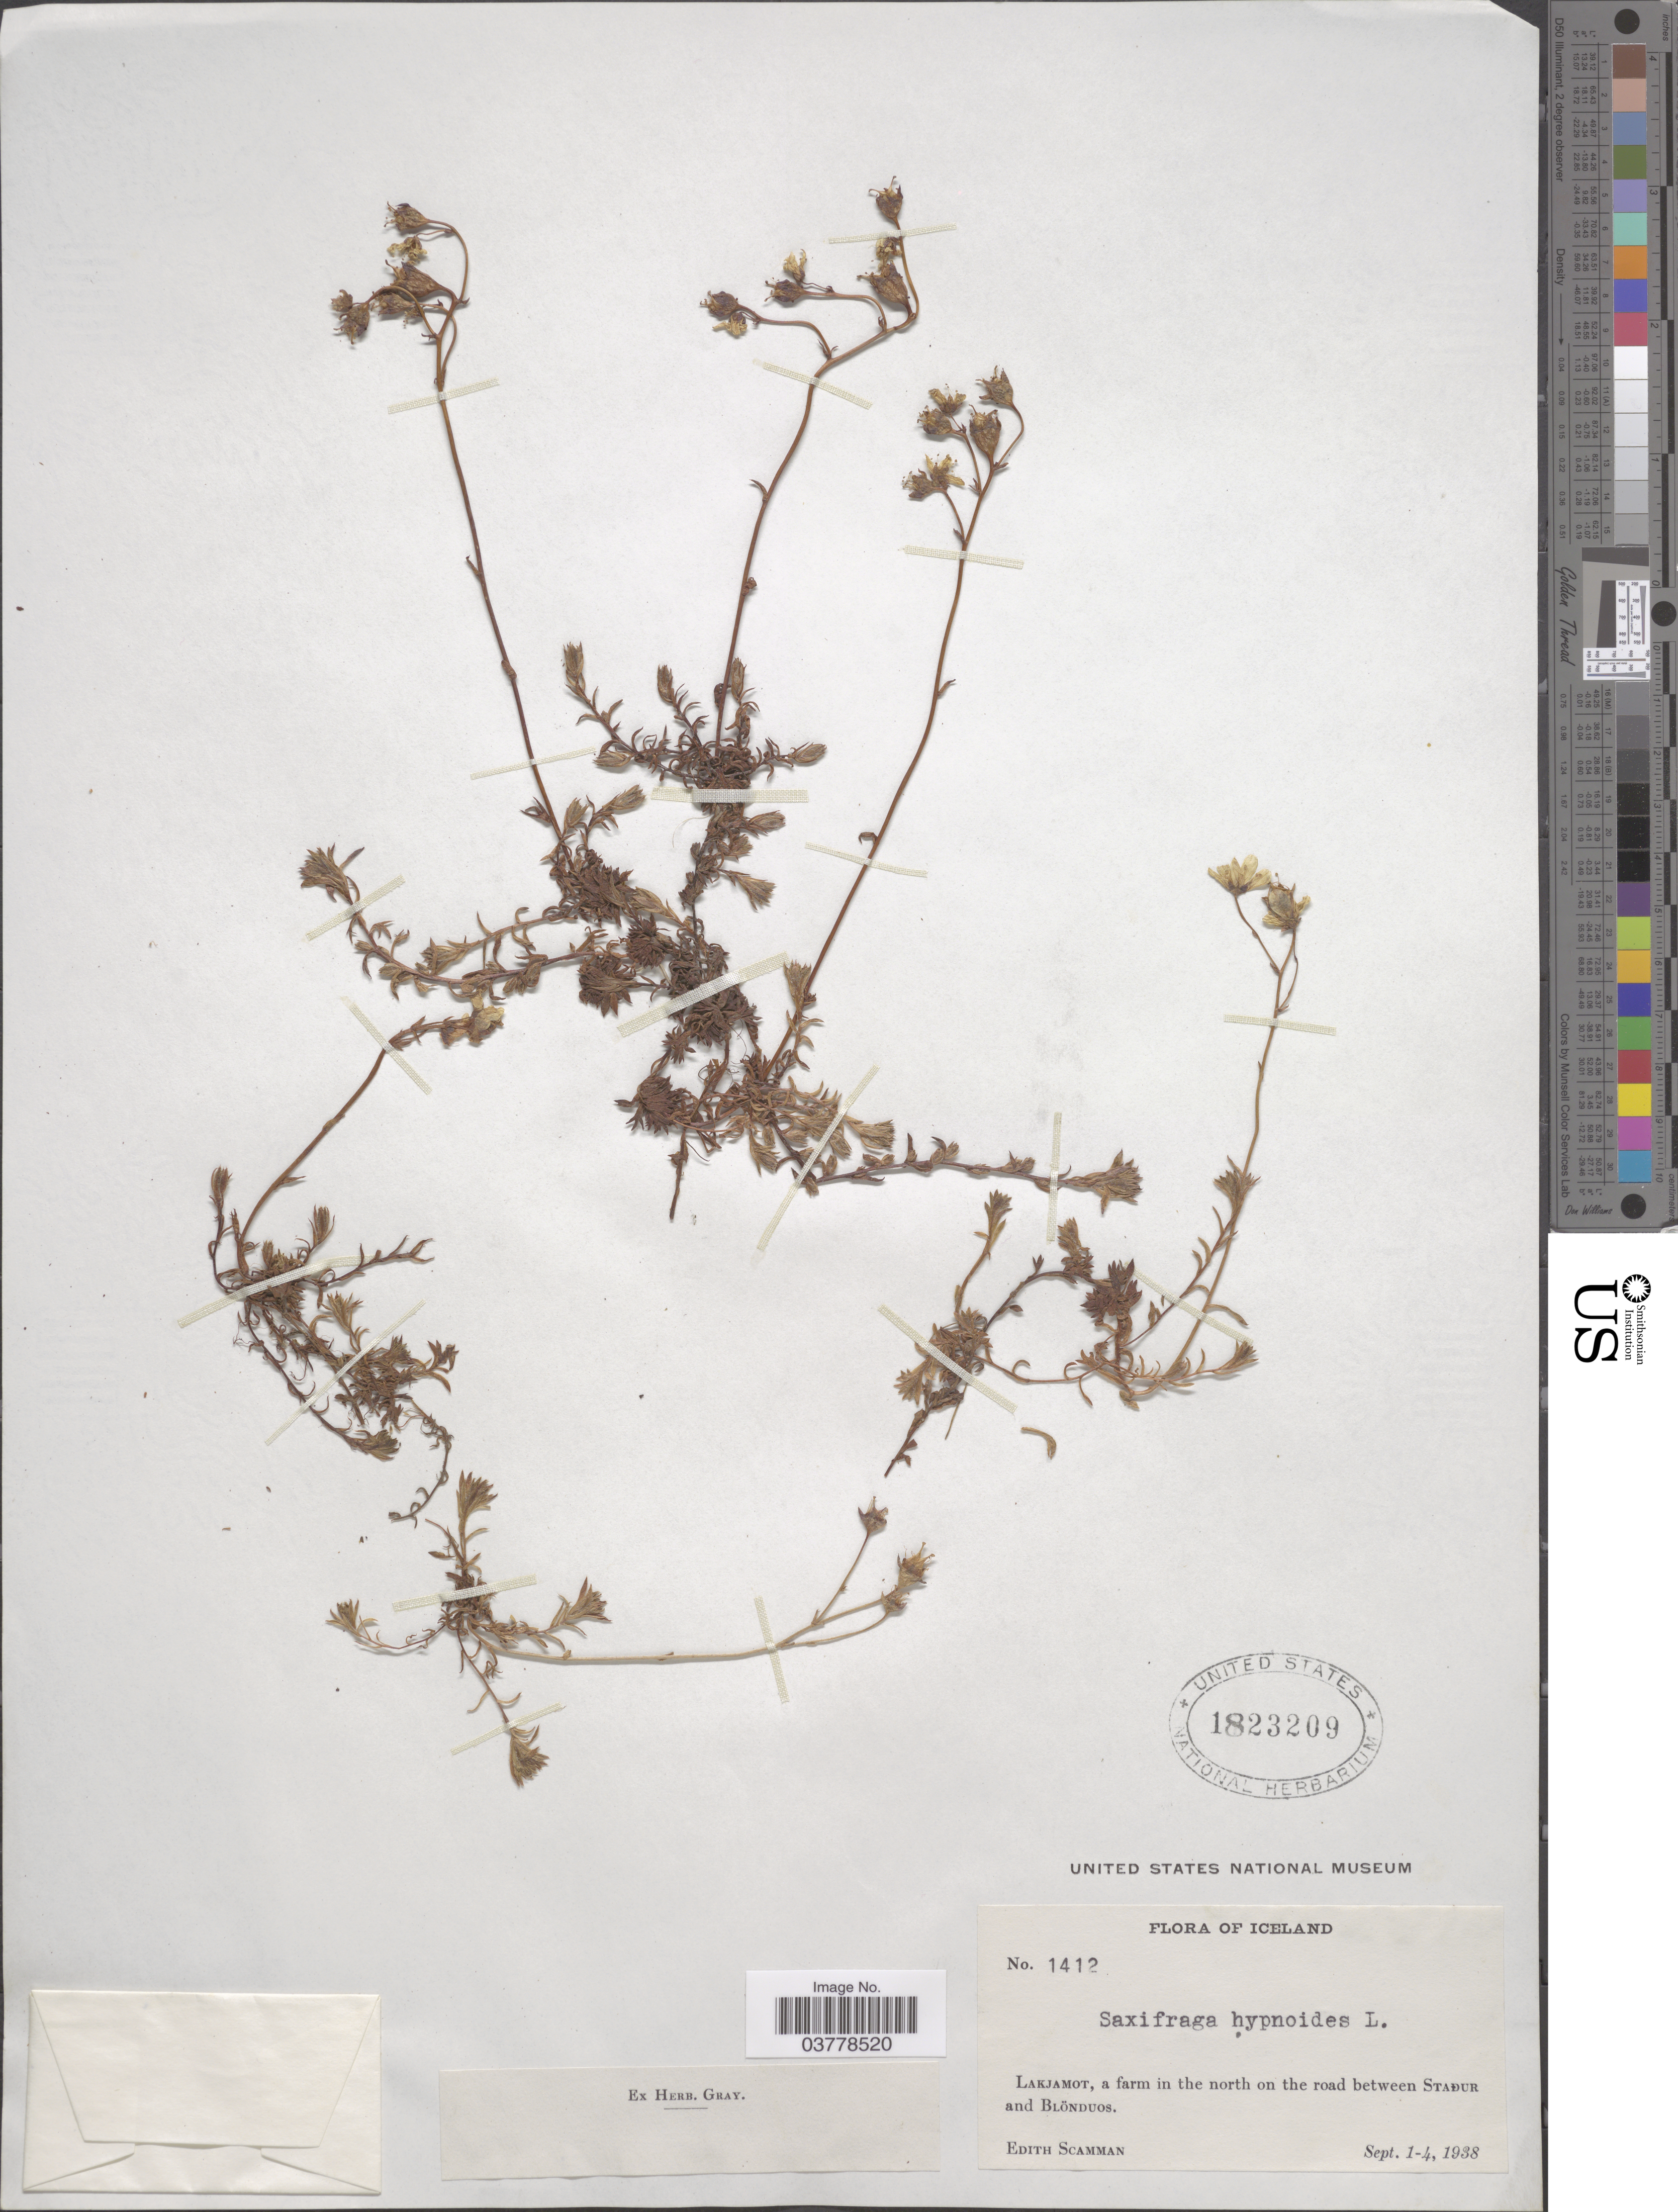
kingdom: Plantae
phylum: Tracheophyta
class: Magnoliopsida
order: Saxifragales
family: Saxifragaceae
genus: Saxifraga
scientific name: Saxifraga caespitosa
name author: L.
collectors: E. Scamman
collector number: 1412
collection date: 1938-09-01/1938-09-04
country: Iceland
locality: Lakjamot, a farm in the north on the road between Stadur and Blönduos.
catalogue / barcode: US 1823209